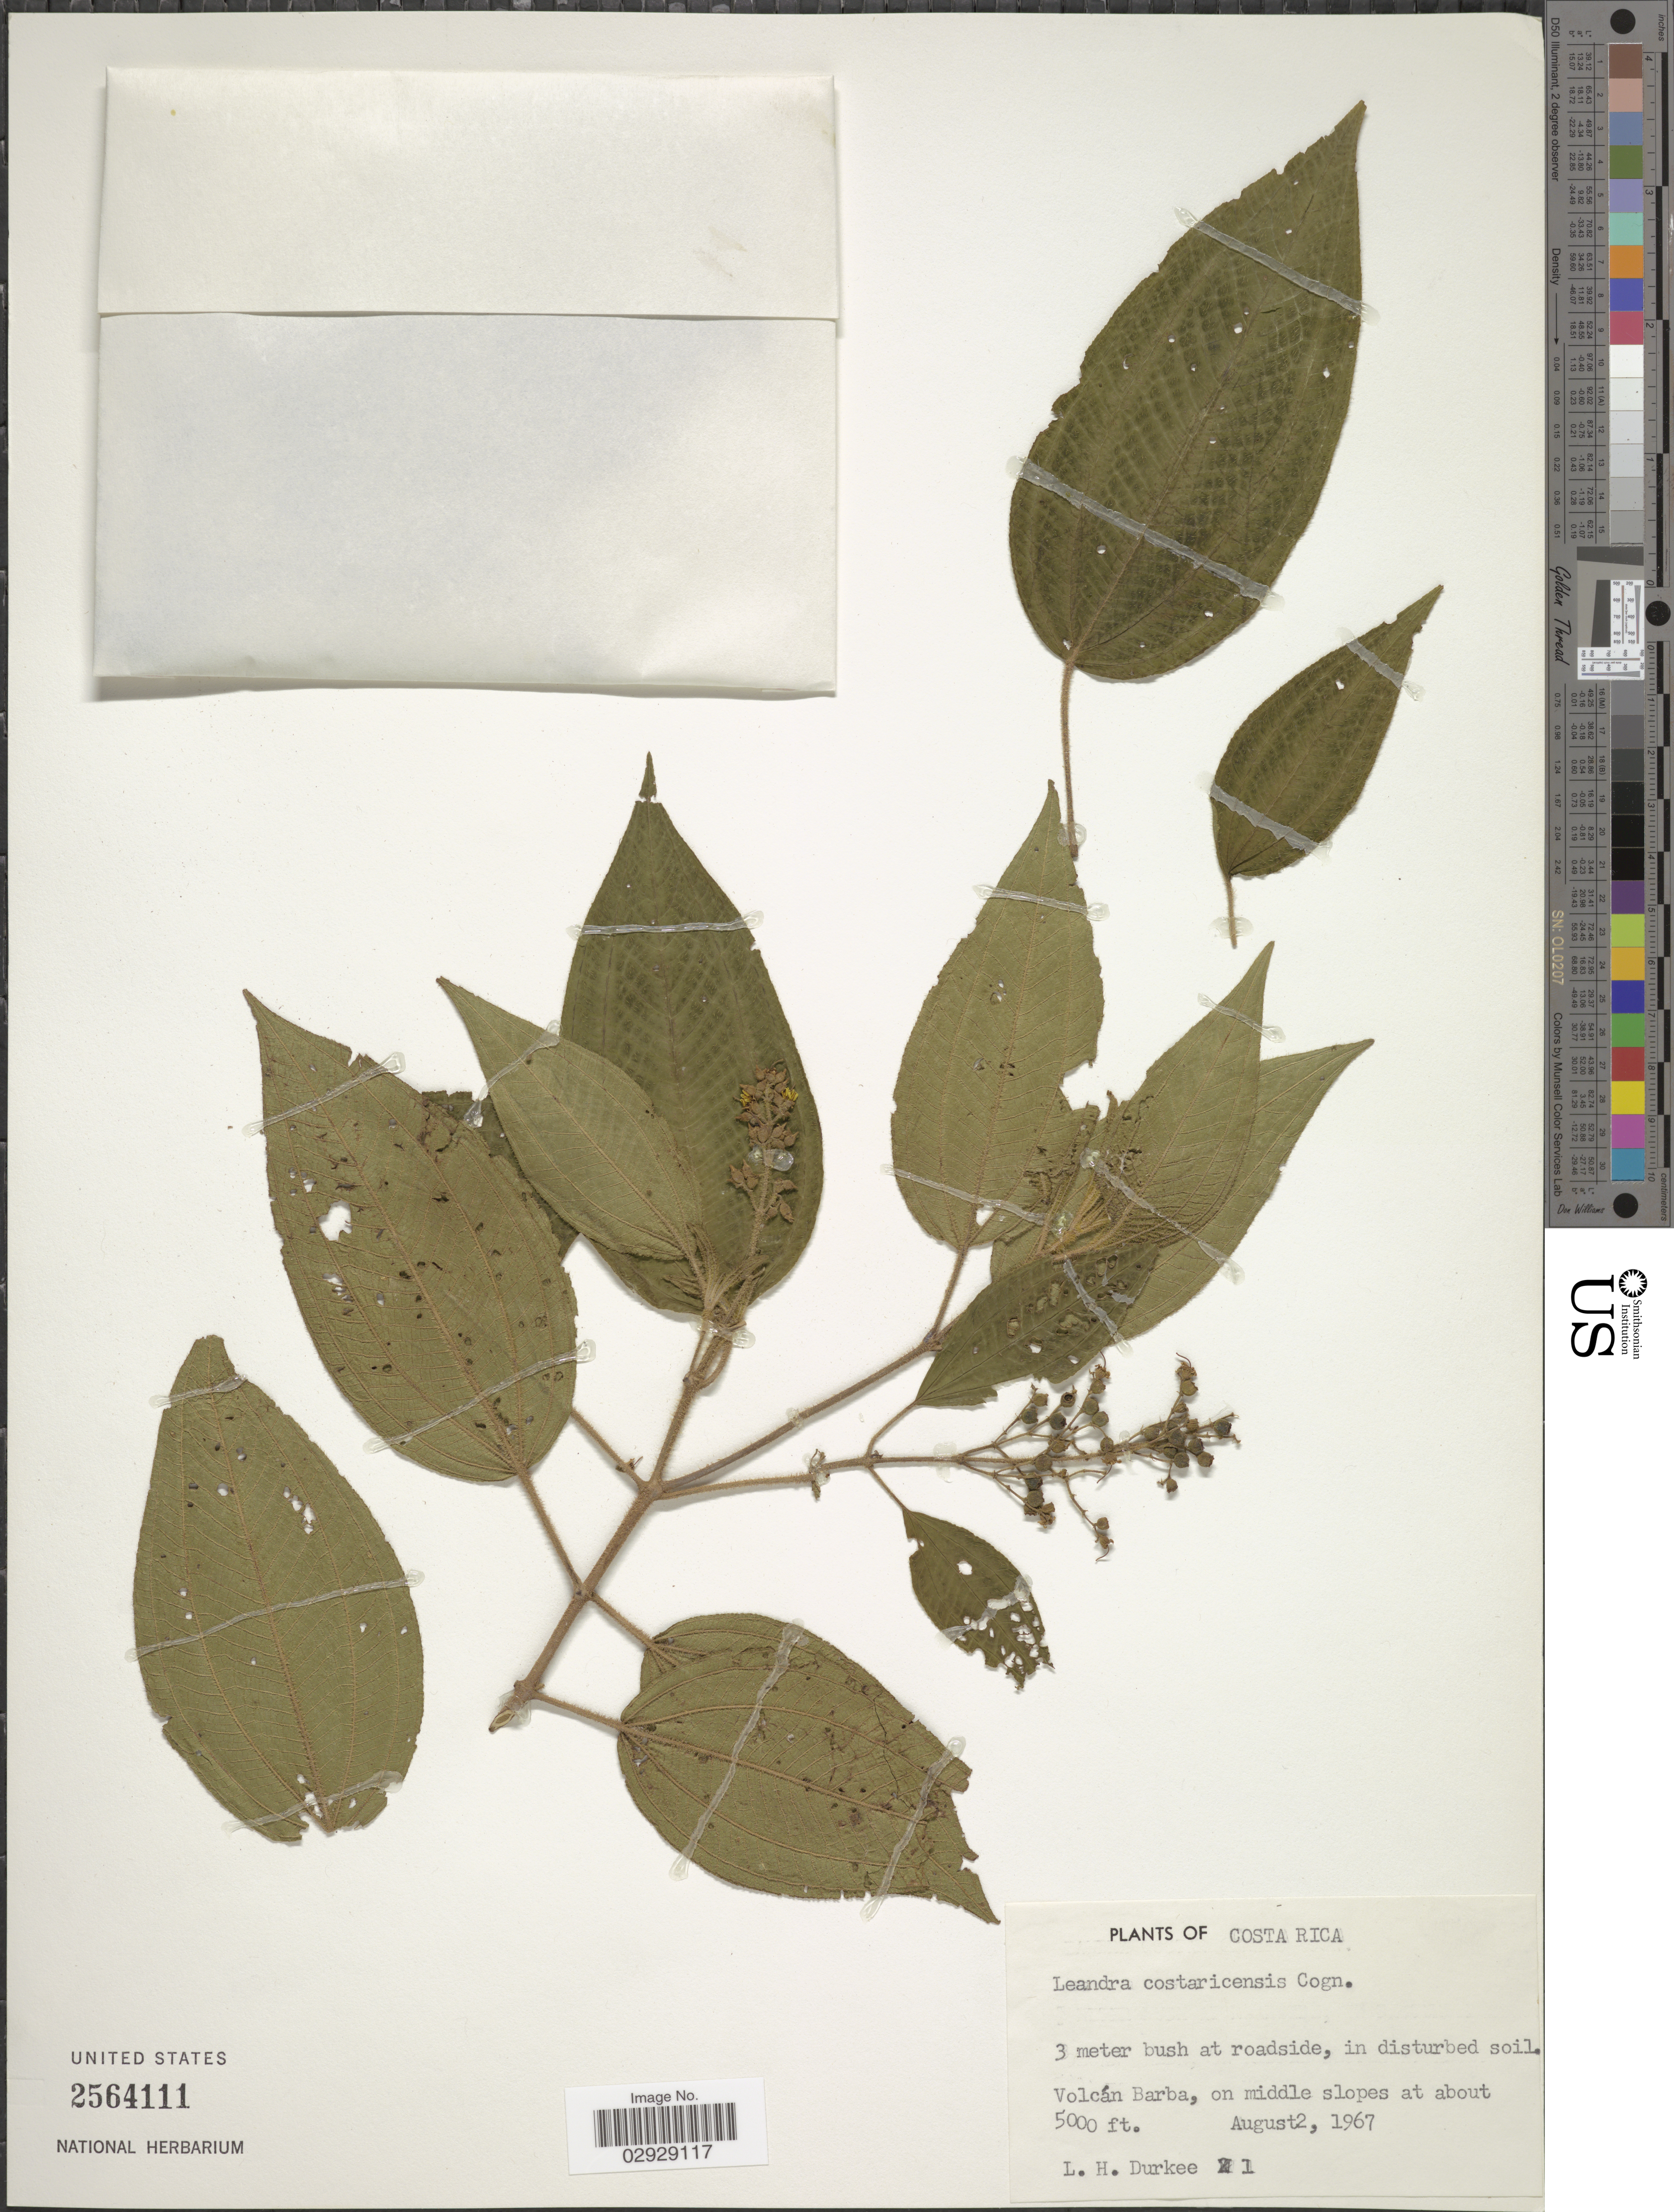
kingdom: Plantae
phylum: Tracheophyta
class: Magnoliopsida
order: Myrtales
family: Melastomataceae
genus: Leandra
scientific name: Leandra costaricensis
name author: Cogn.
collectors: L. H. Durkee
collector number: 1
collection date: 1967-08-02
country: Costa Rica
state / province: Heredia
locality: Volcán Barba, on middle slopes.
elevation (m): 1524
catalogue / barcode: US 2564111